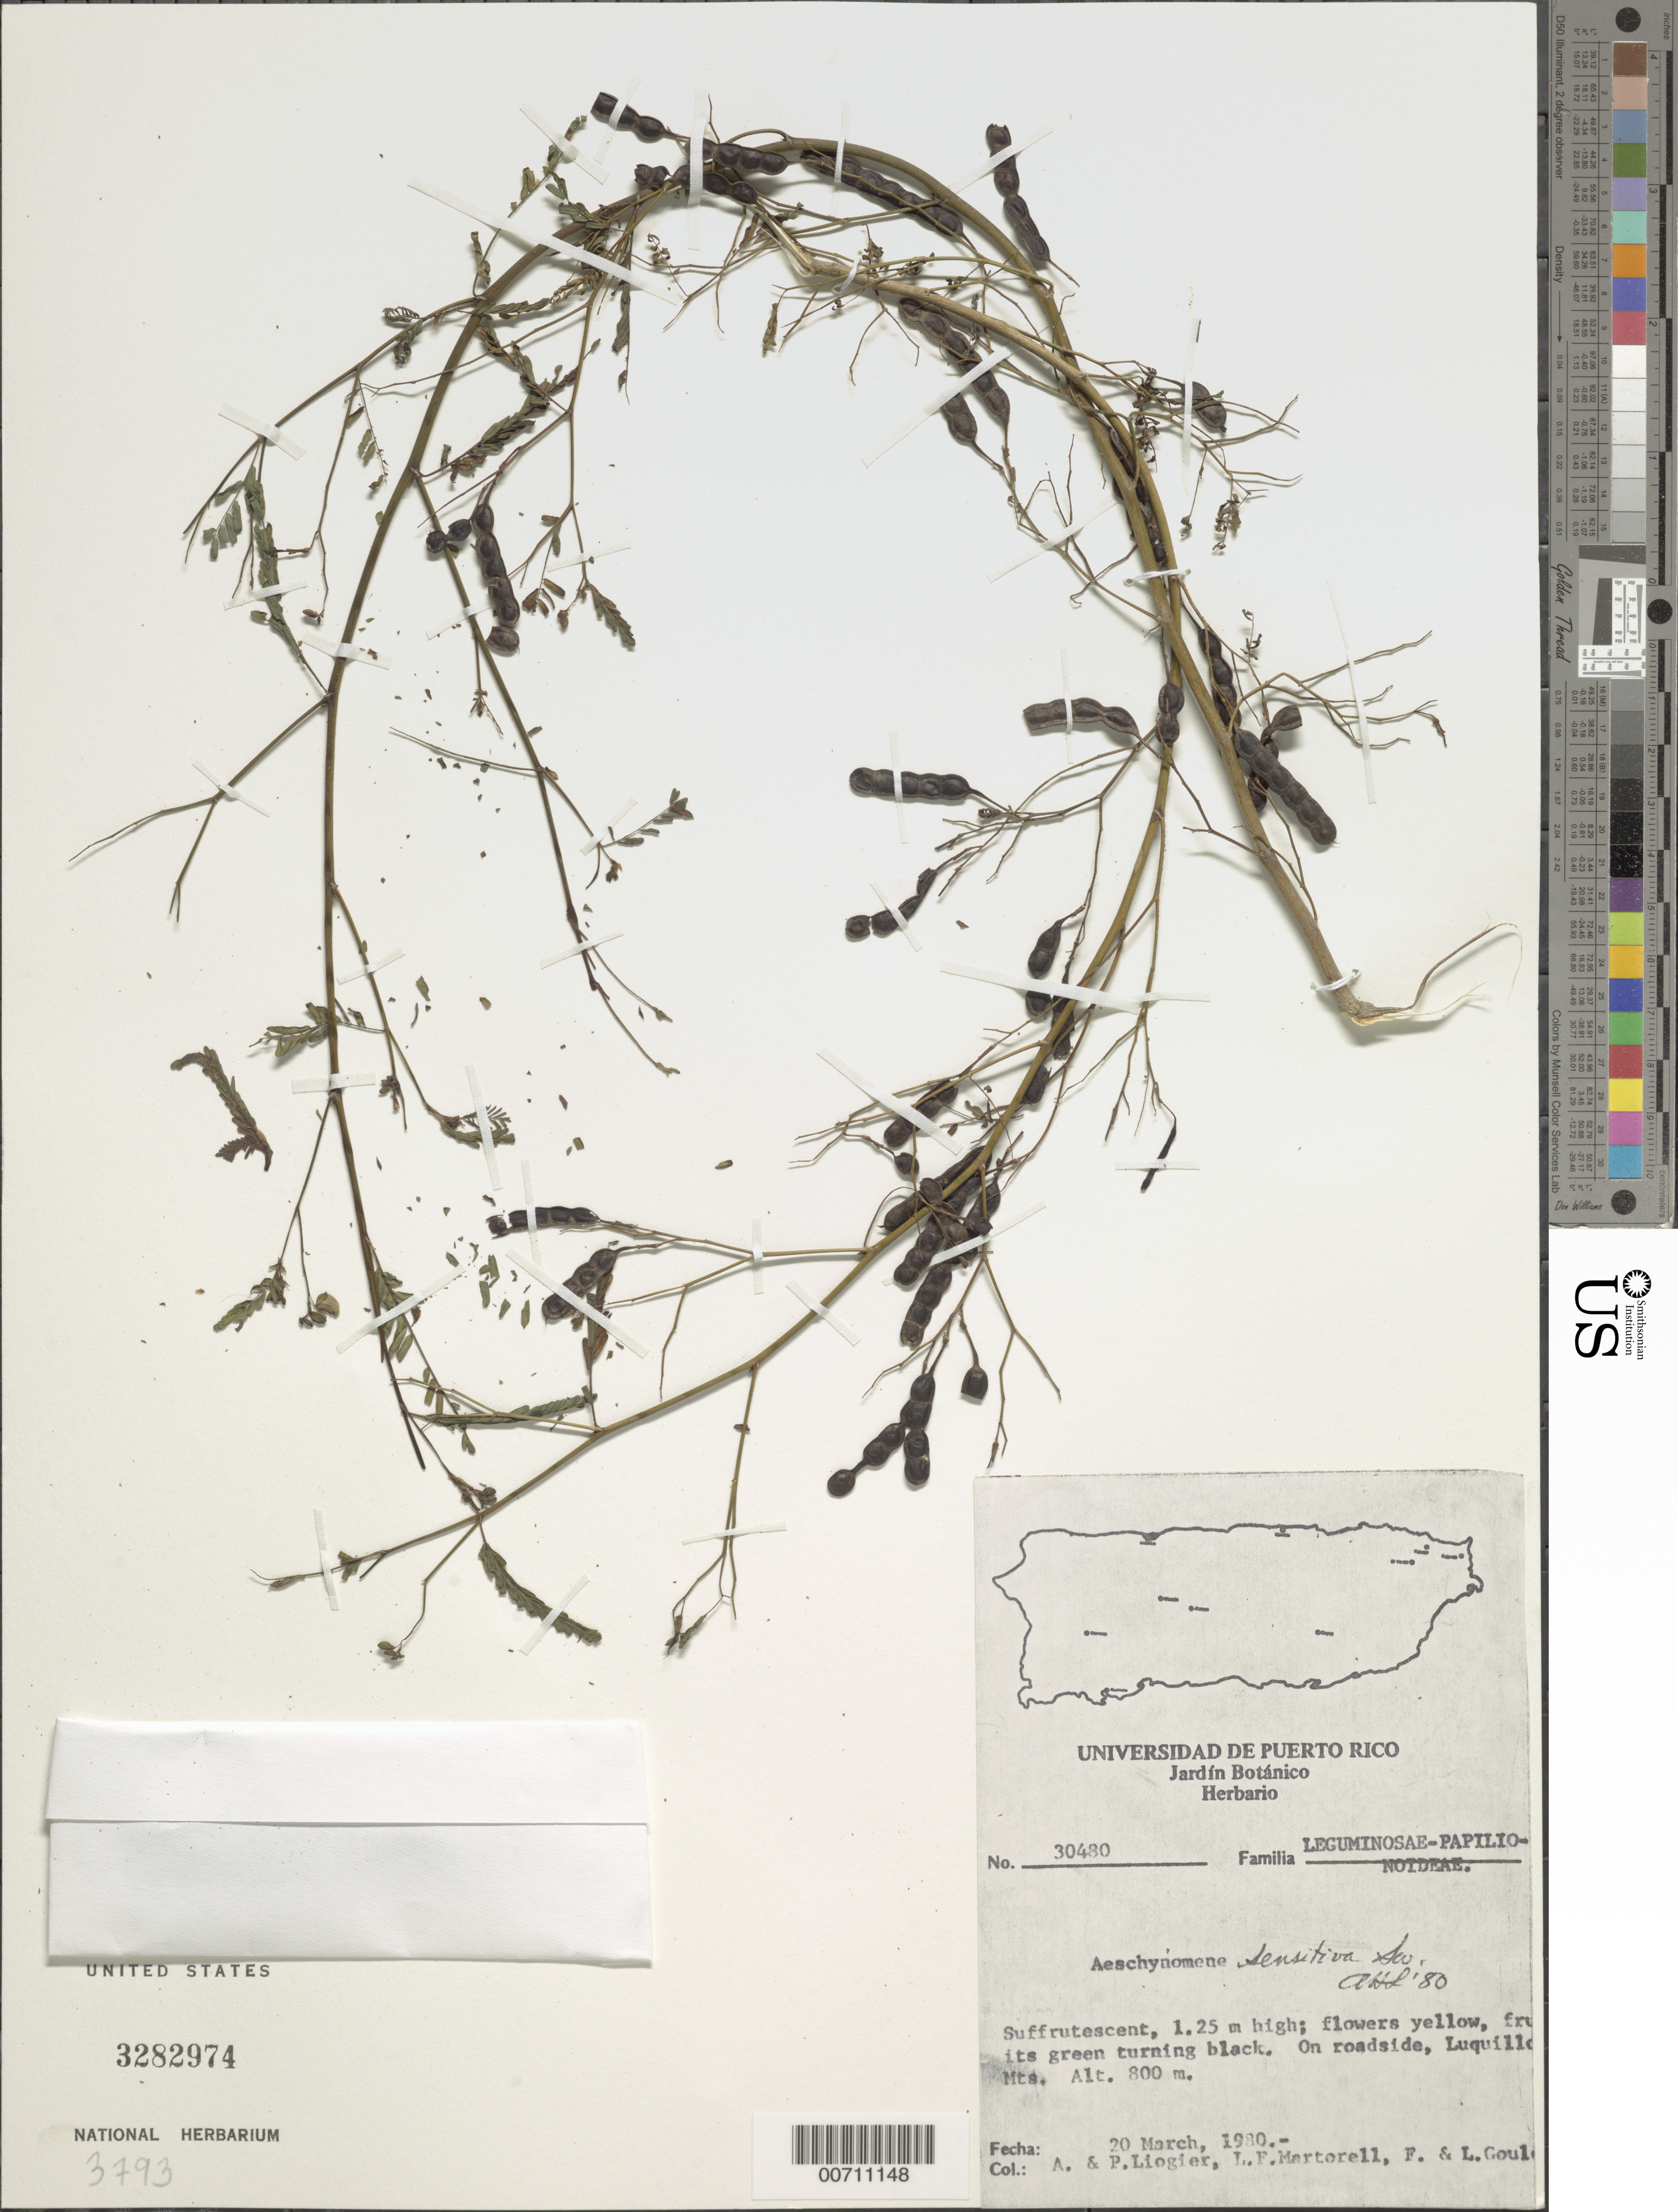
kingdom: Plantae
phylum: Tracheophyta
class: Magnoliopsida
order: Fabales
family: Fabaceae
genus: Aeschynomene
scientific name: Aeschynomene sensitiva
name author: Sw.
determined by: Liogier, Alain H.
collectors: A. H. Liogier, M. P. Liogier, L. Martorell, F. Gould & L. Gould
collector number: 30480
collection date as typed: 20 Mar 1980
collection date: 1980-03-20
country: Puerto Rico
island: Greater Antilles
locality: Luquillo Mts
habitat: Roadside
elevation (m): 800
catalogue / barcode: US 3282974